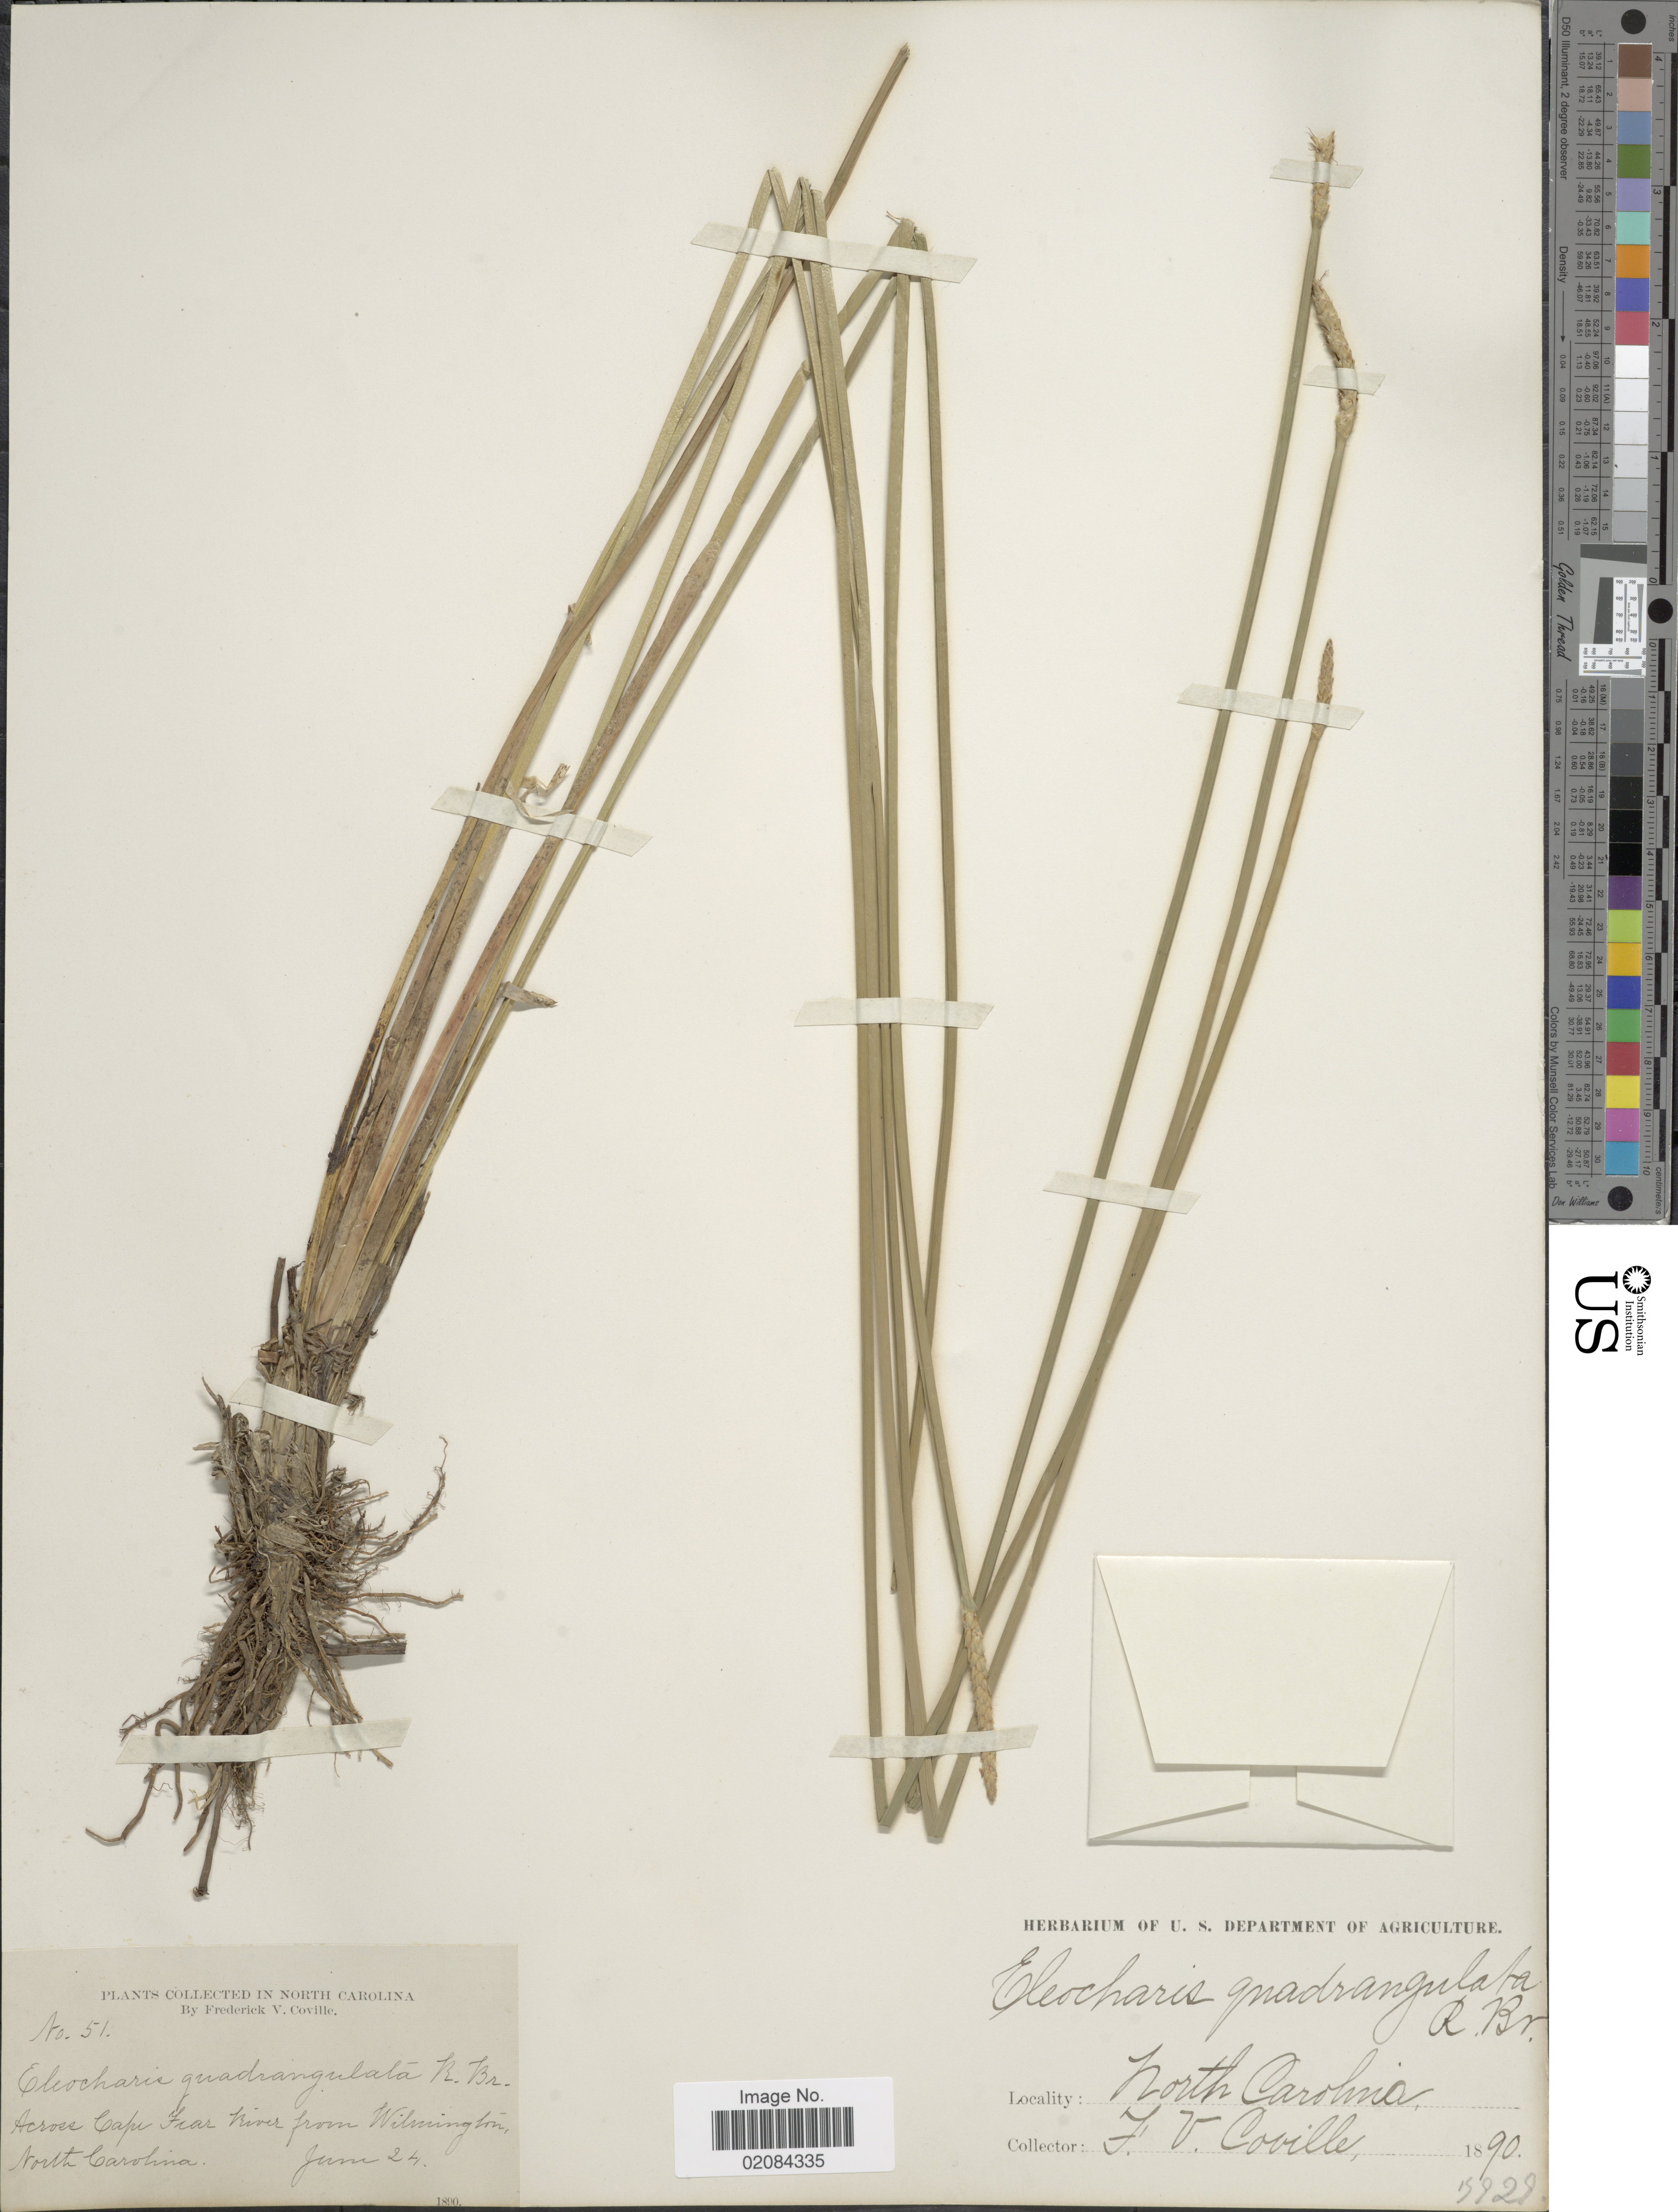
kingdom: Plantae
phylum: Tracheophyta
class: Liliopsida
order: Poales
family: Cyperaceae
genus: Eleocharis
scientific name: Eleocharis quadrangulata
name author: (Michx.) Roem. & Schult.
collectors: F. V. Coville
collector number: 51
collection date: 1890-06-24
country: United States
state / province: North Carolina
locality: Across Cape Fear River from Wilmington.